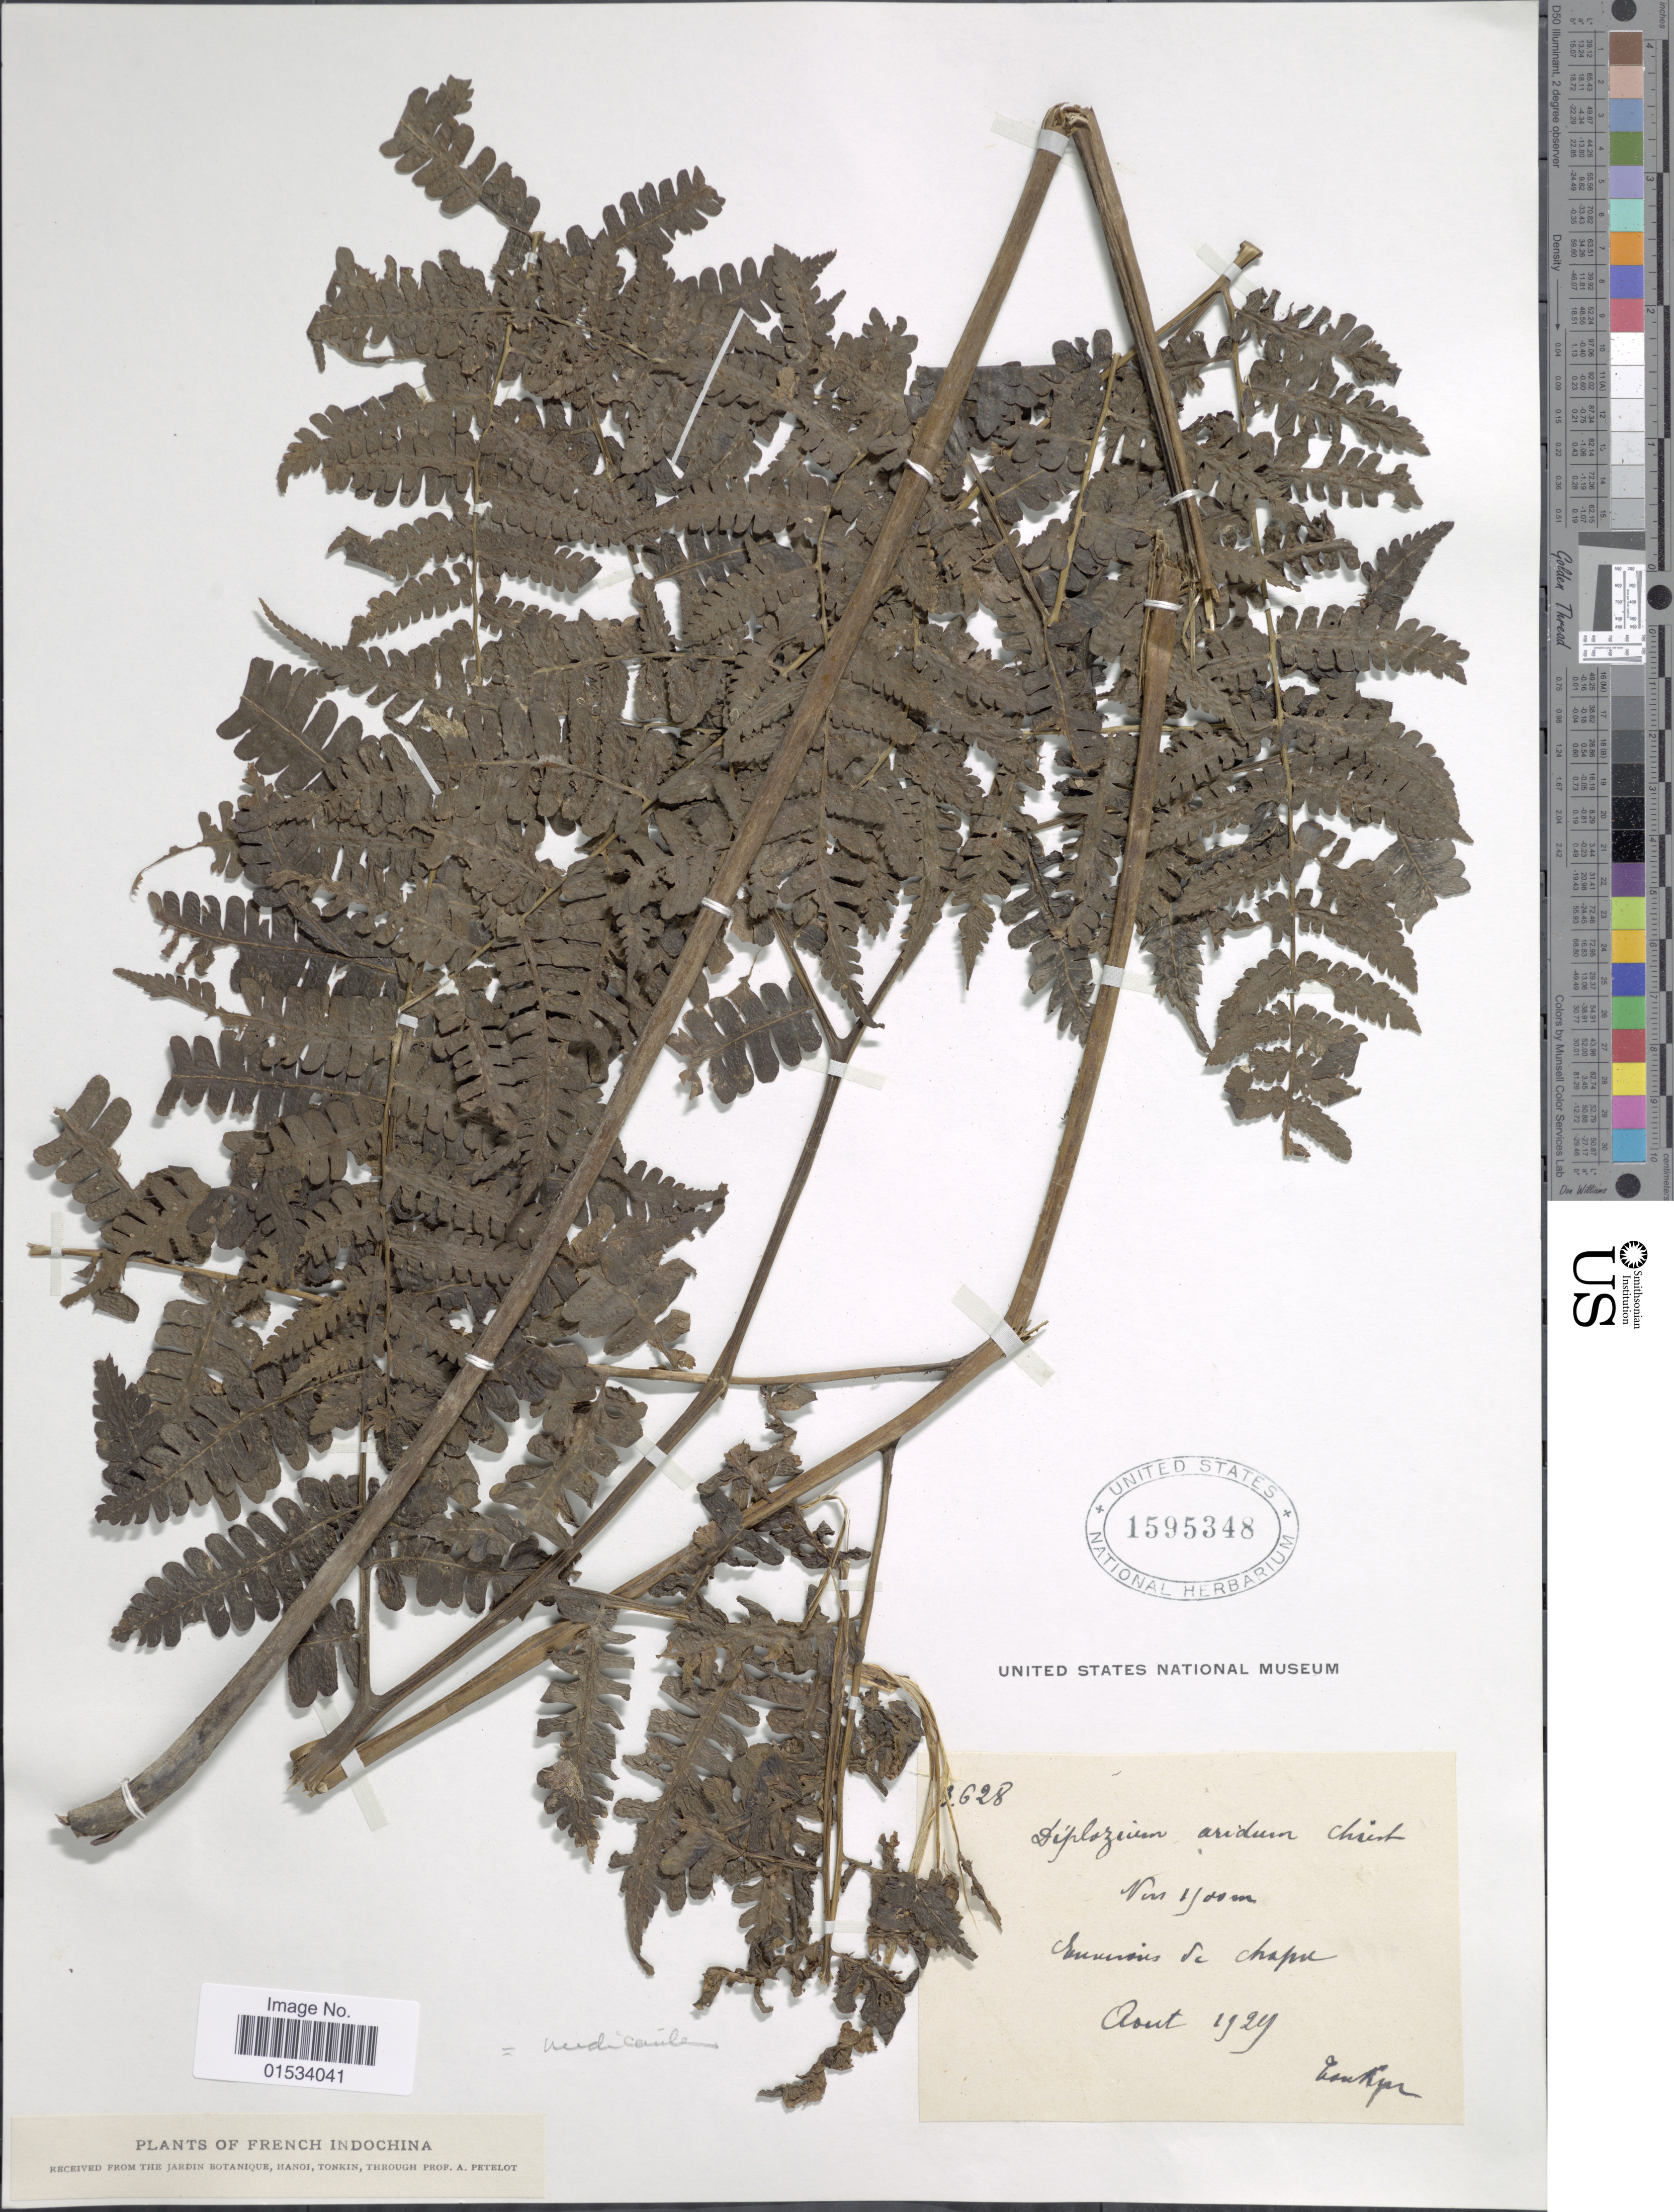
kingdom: Plantae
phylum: Tracheophyta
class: Polypodiopsida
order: Polypodiales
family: Athyriaceae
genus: Diplazium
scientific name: Diplazium nudicaule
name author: Copel.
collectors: A. Petelot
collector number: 2628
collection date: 1929-10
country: Vietnam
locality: Tonkin. Ruminus, Ve Chapa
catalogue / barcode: US 1595348